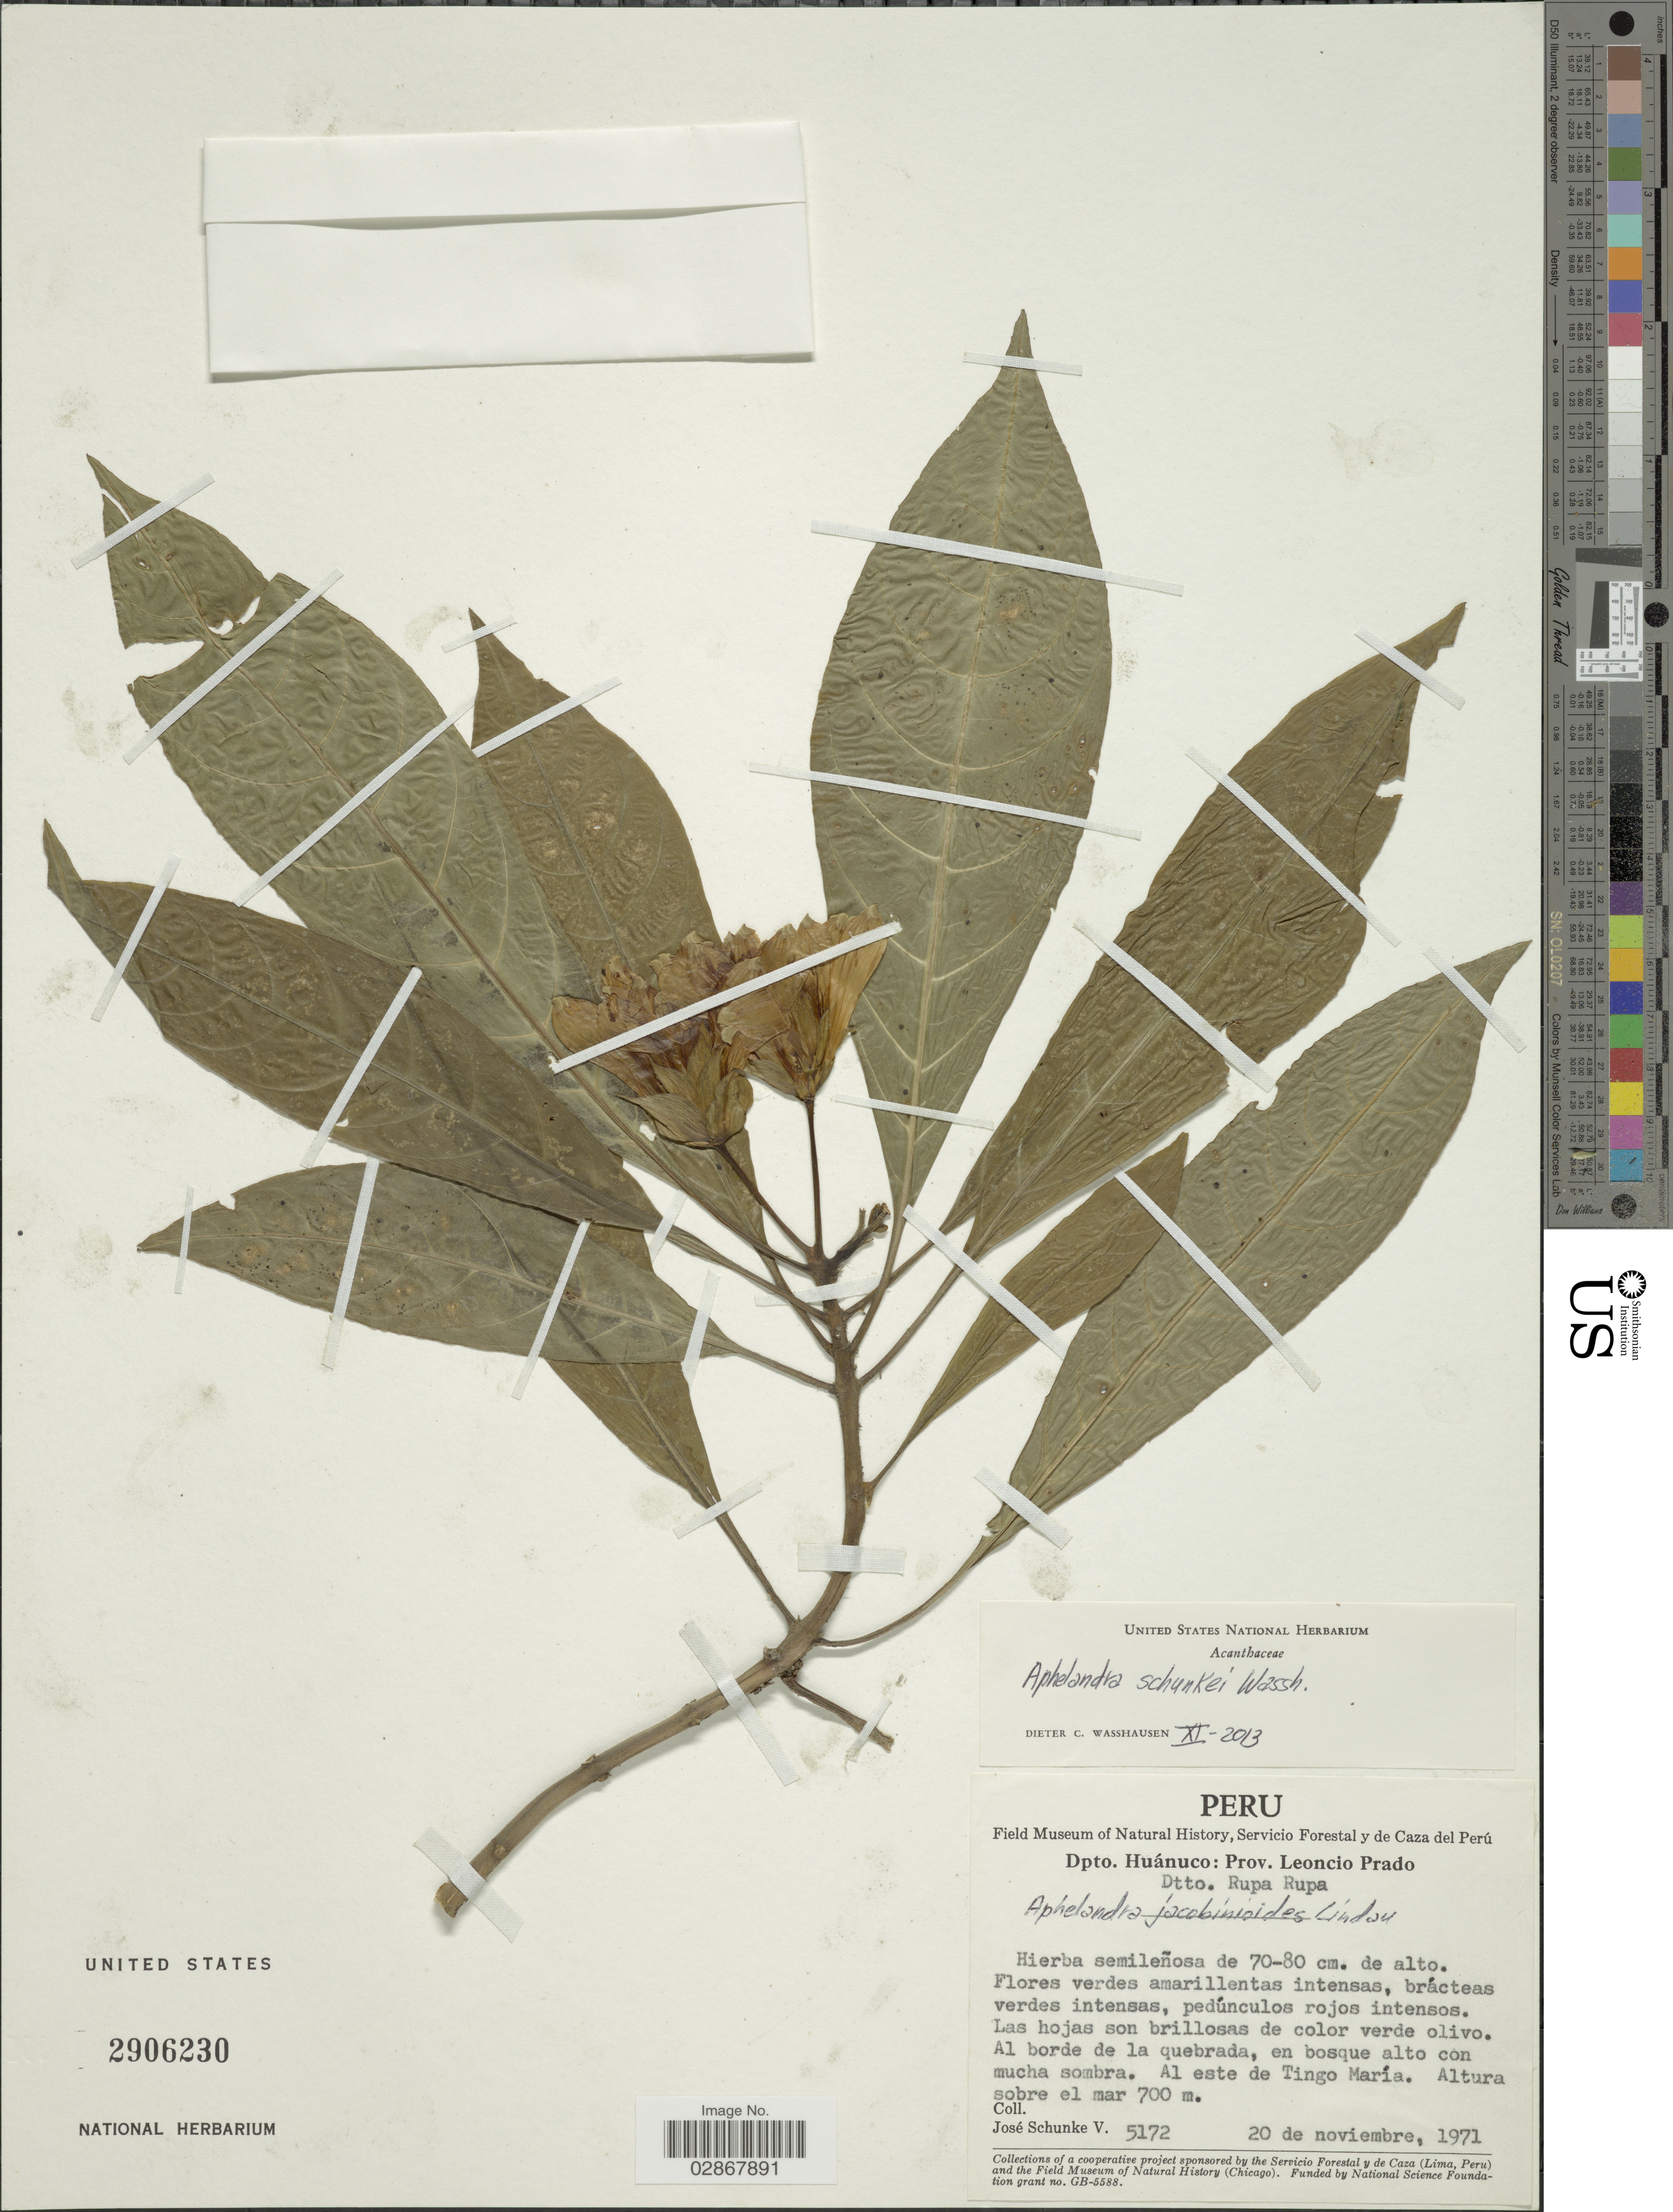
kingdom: Plantae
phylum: Tracheophyta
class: Magnoliopsida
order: Lamiales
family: Acanthaceae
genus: Aphelandra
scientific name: Aphelandra schunkei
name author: Wassh.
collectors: J. Schunke Vigo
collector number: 5172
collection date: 1971-11-20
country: Peru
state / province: Huánuco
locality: Dpto. Huánuco: Prov. Leoncio Prado. Dtto. Rupa Rupa. Al este de Tingo María.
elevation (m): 700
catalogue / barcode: US 2906230